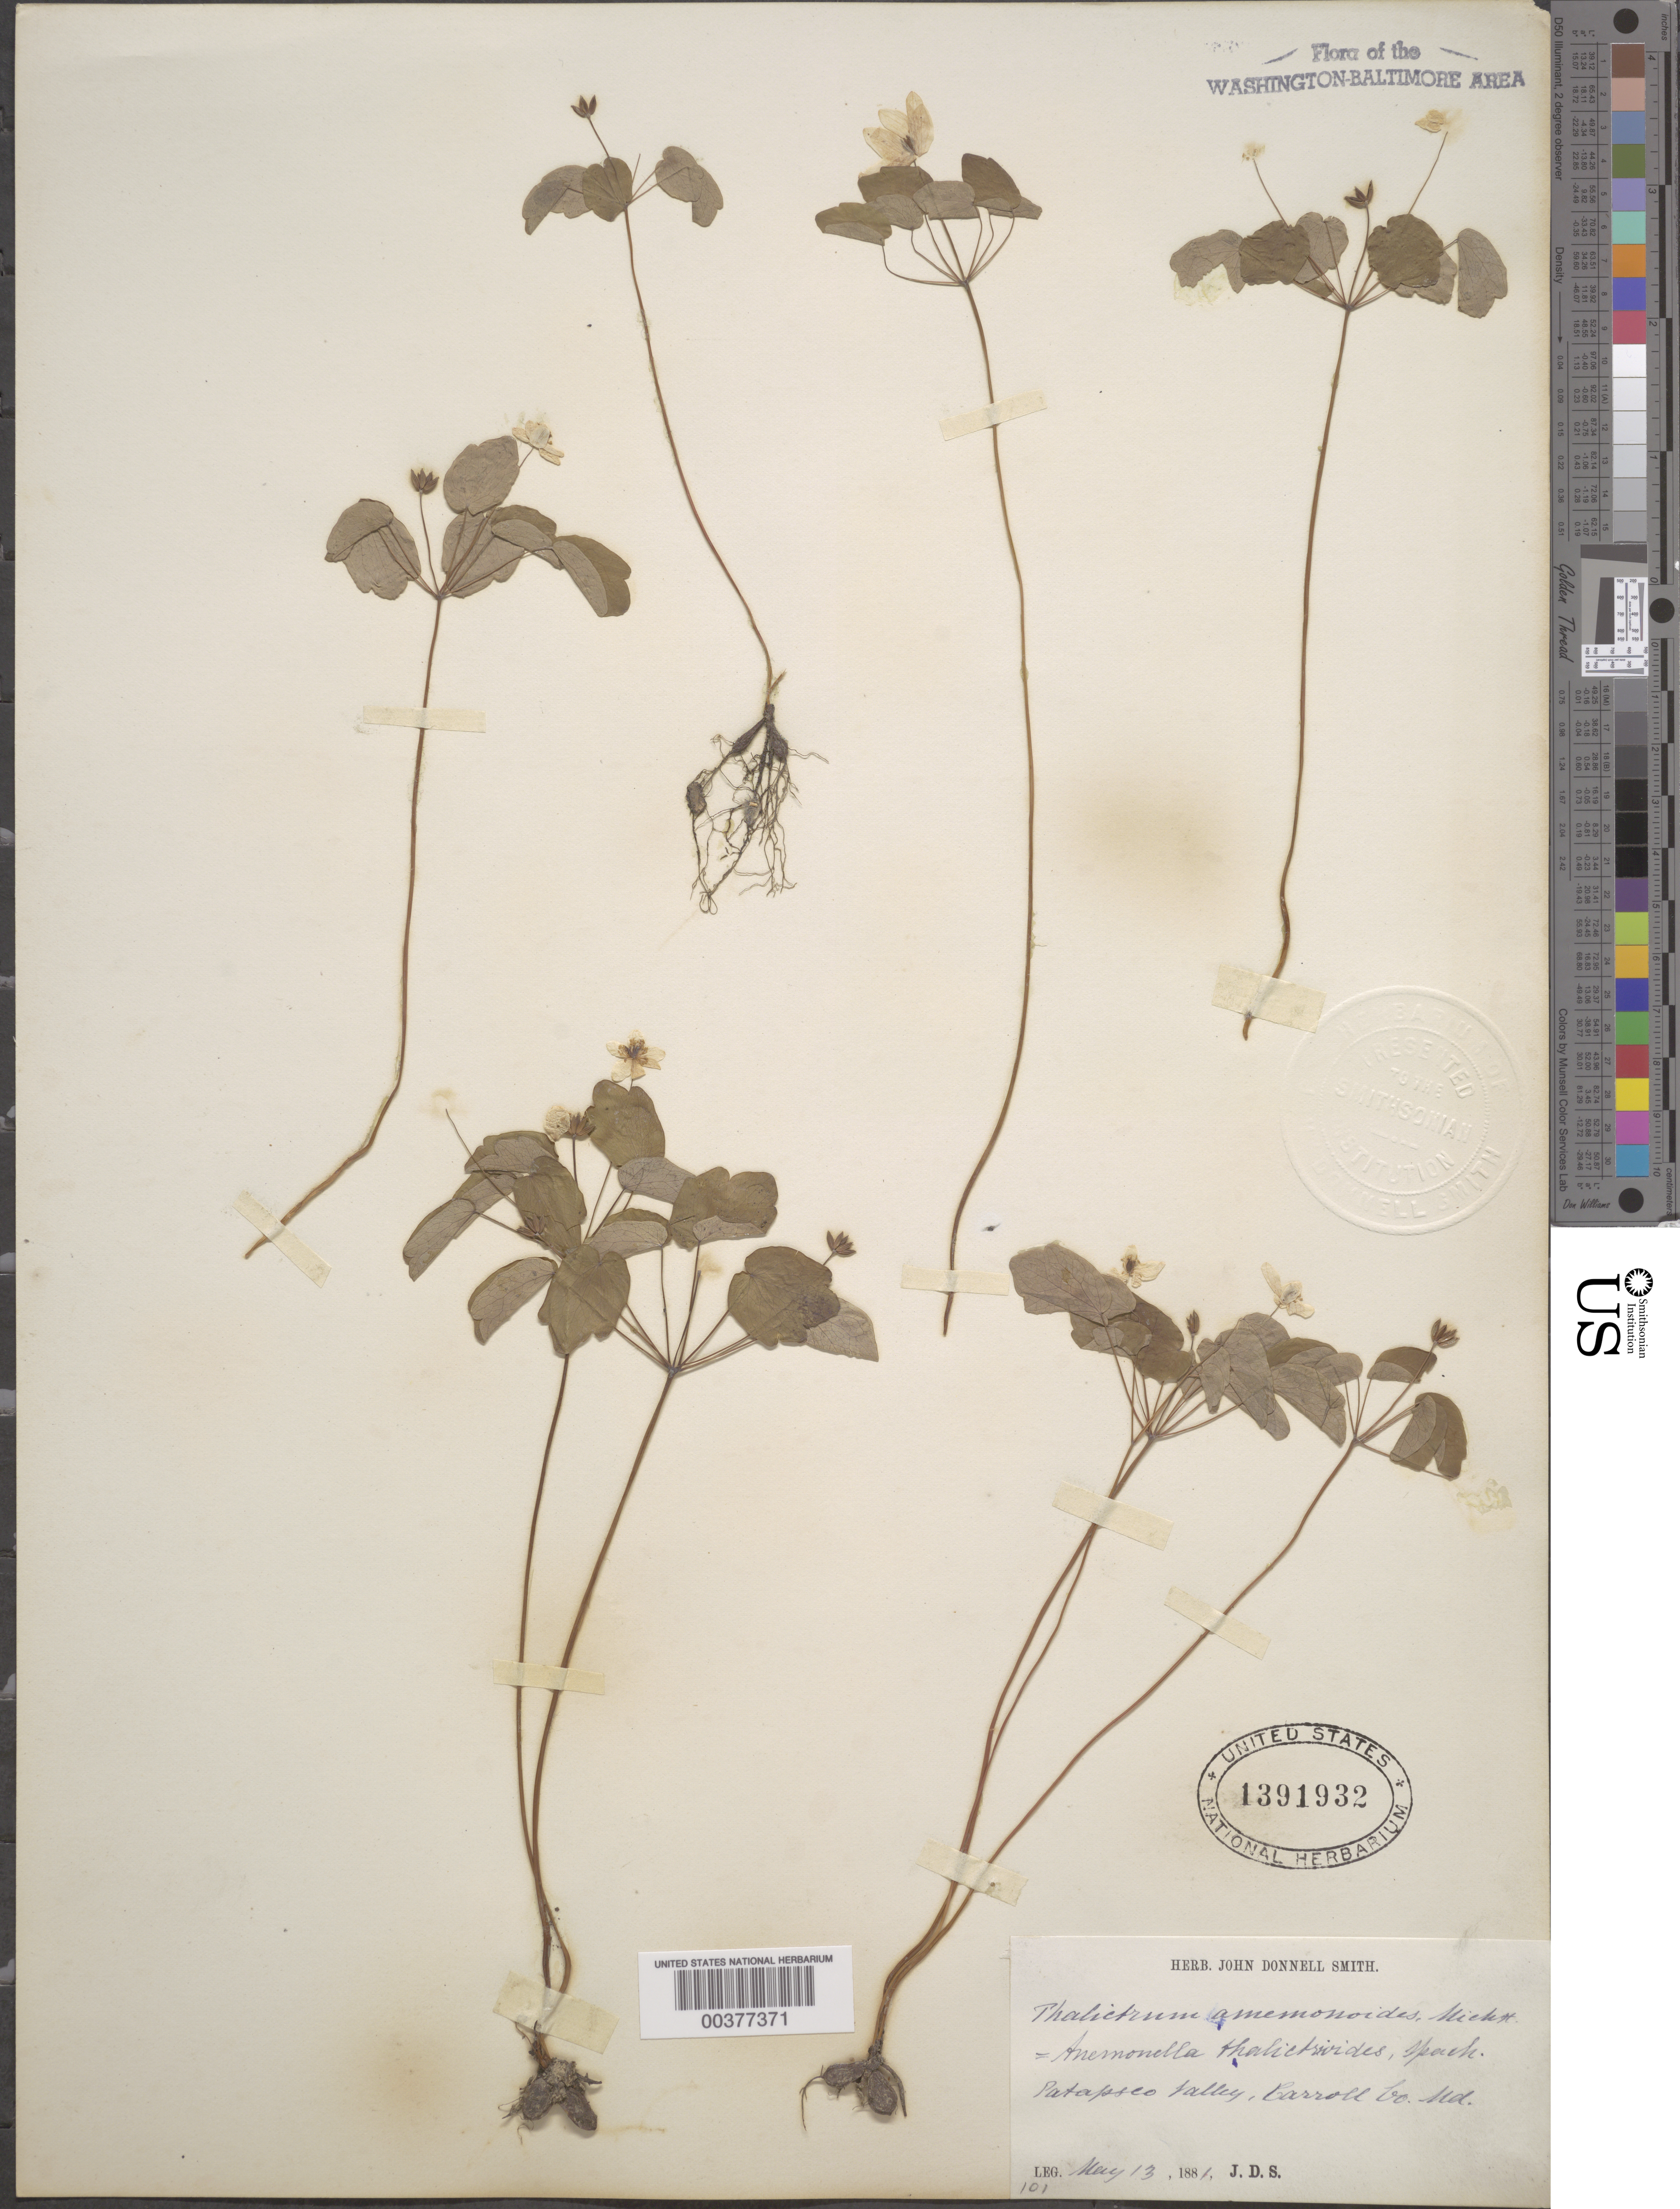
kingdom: Plantae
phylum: Tracheophyta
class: Magnoliopsida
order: Ranunculales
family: Ranunculaceae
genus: Thalictrum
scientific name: Thalictrum thalictroides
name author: (L.) A.J. Eames & B. Boivin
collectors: J. Donnell Smith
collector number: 101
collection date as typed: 13 May 1881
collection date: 1881-05-13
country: United States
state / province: Maryland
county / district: Carroll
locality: Patapsco Valley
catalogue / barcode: US 1391932